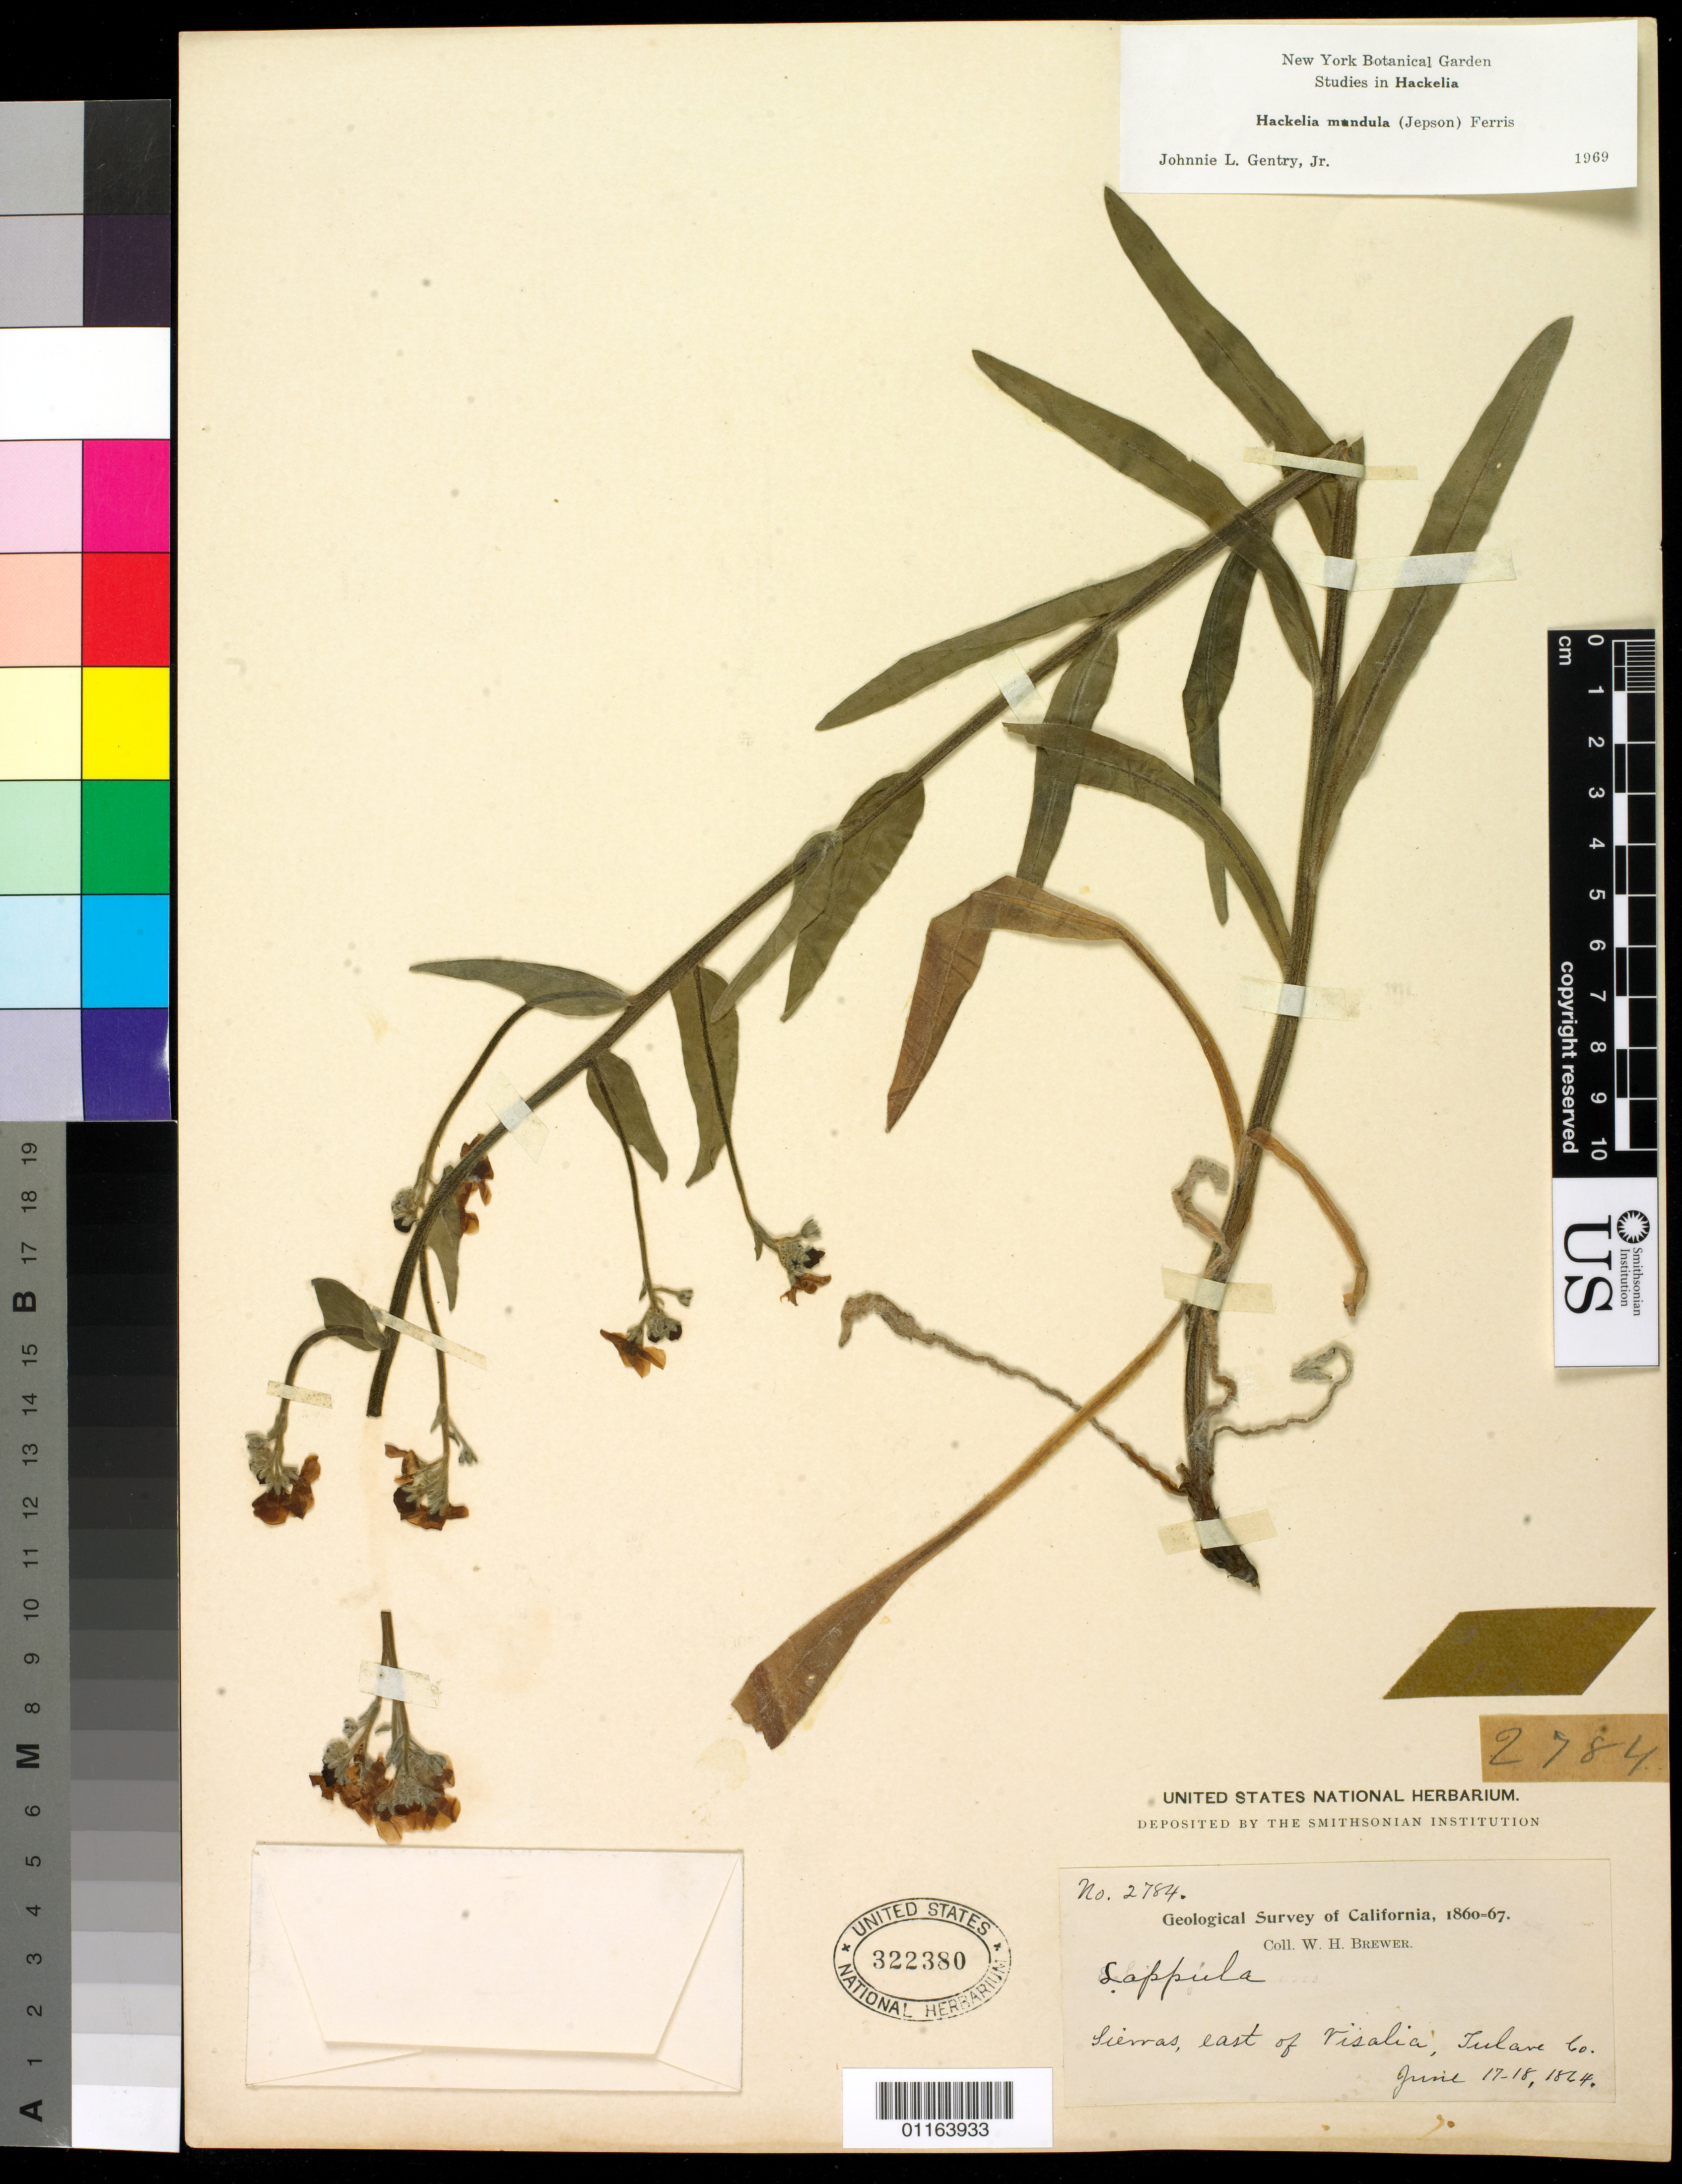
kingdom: Plantae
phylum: Tracheophyta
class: Magnoliopsida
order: Boraginales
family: Boraginaceae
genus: Hackelia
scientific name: Hackelia mundula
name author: (Jeps.) Ferris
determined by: Gentry, J. L.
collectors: W. H. Brewer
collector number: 2784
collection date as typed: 17 Jun 1864 and 18 Jun 1864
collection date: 1864-06-17,1864-06-18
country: United States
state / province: California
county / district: Tulare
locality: Sierras, east of Visalia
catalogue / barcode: US 322380